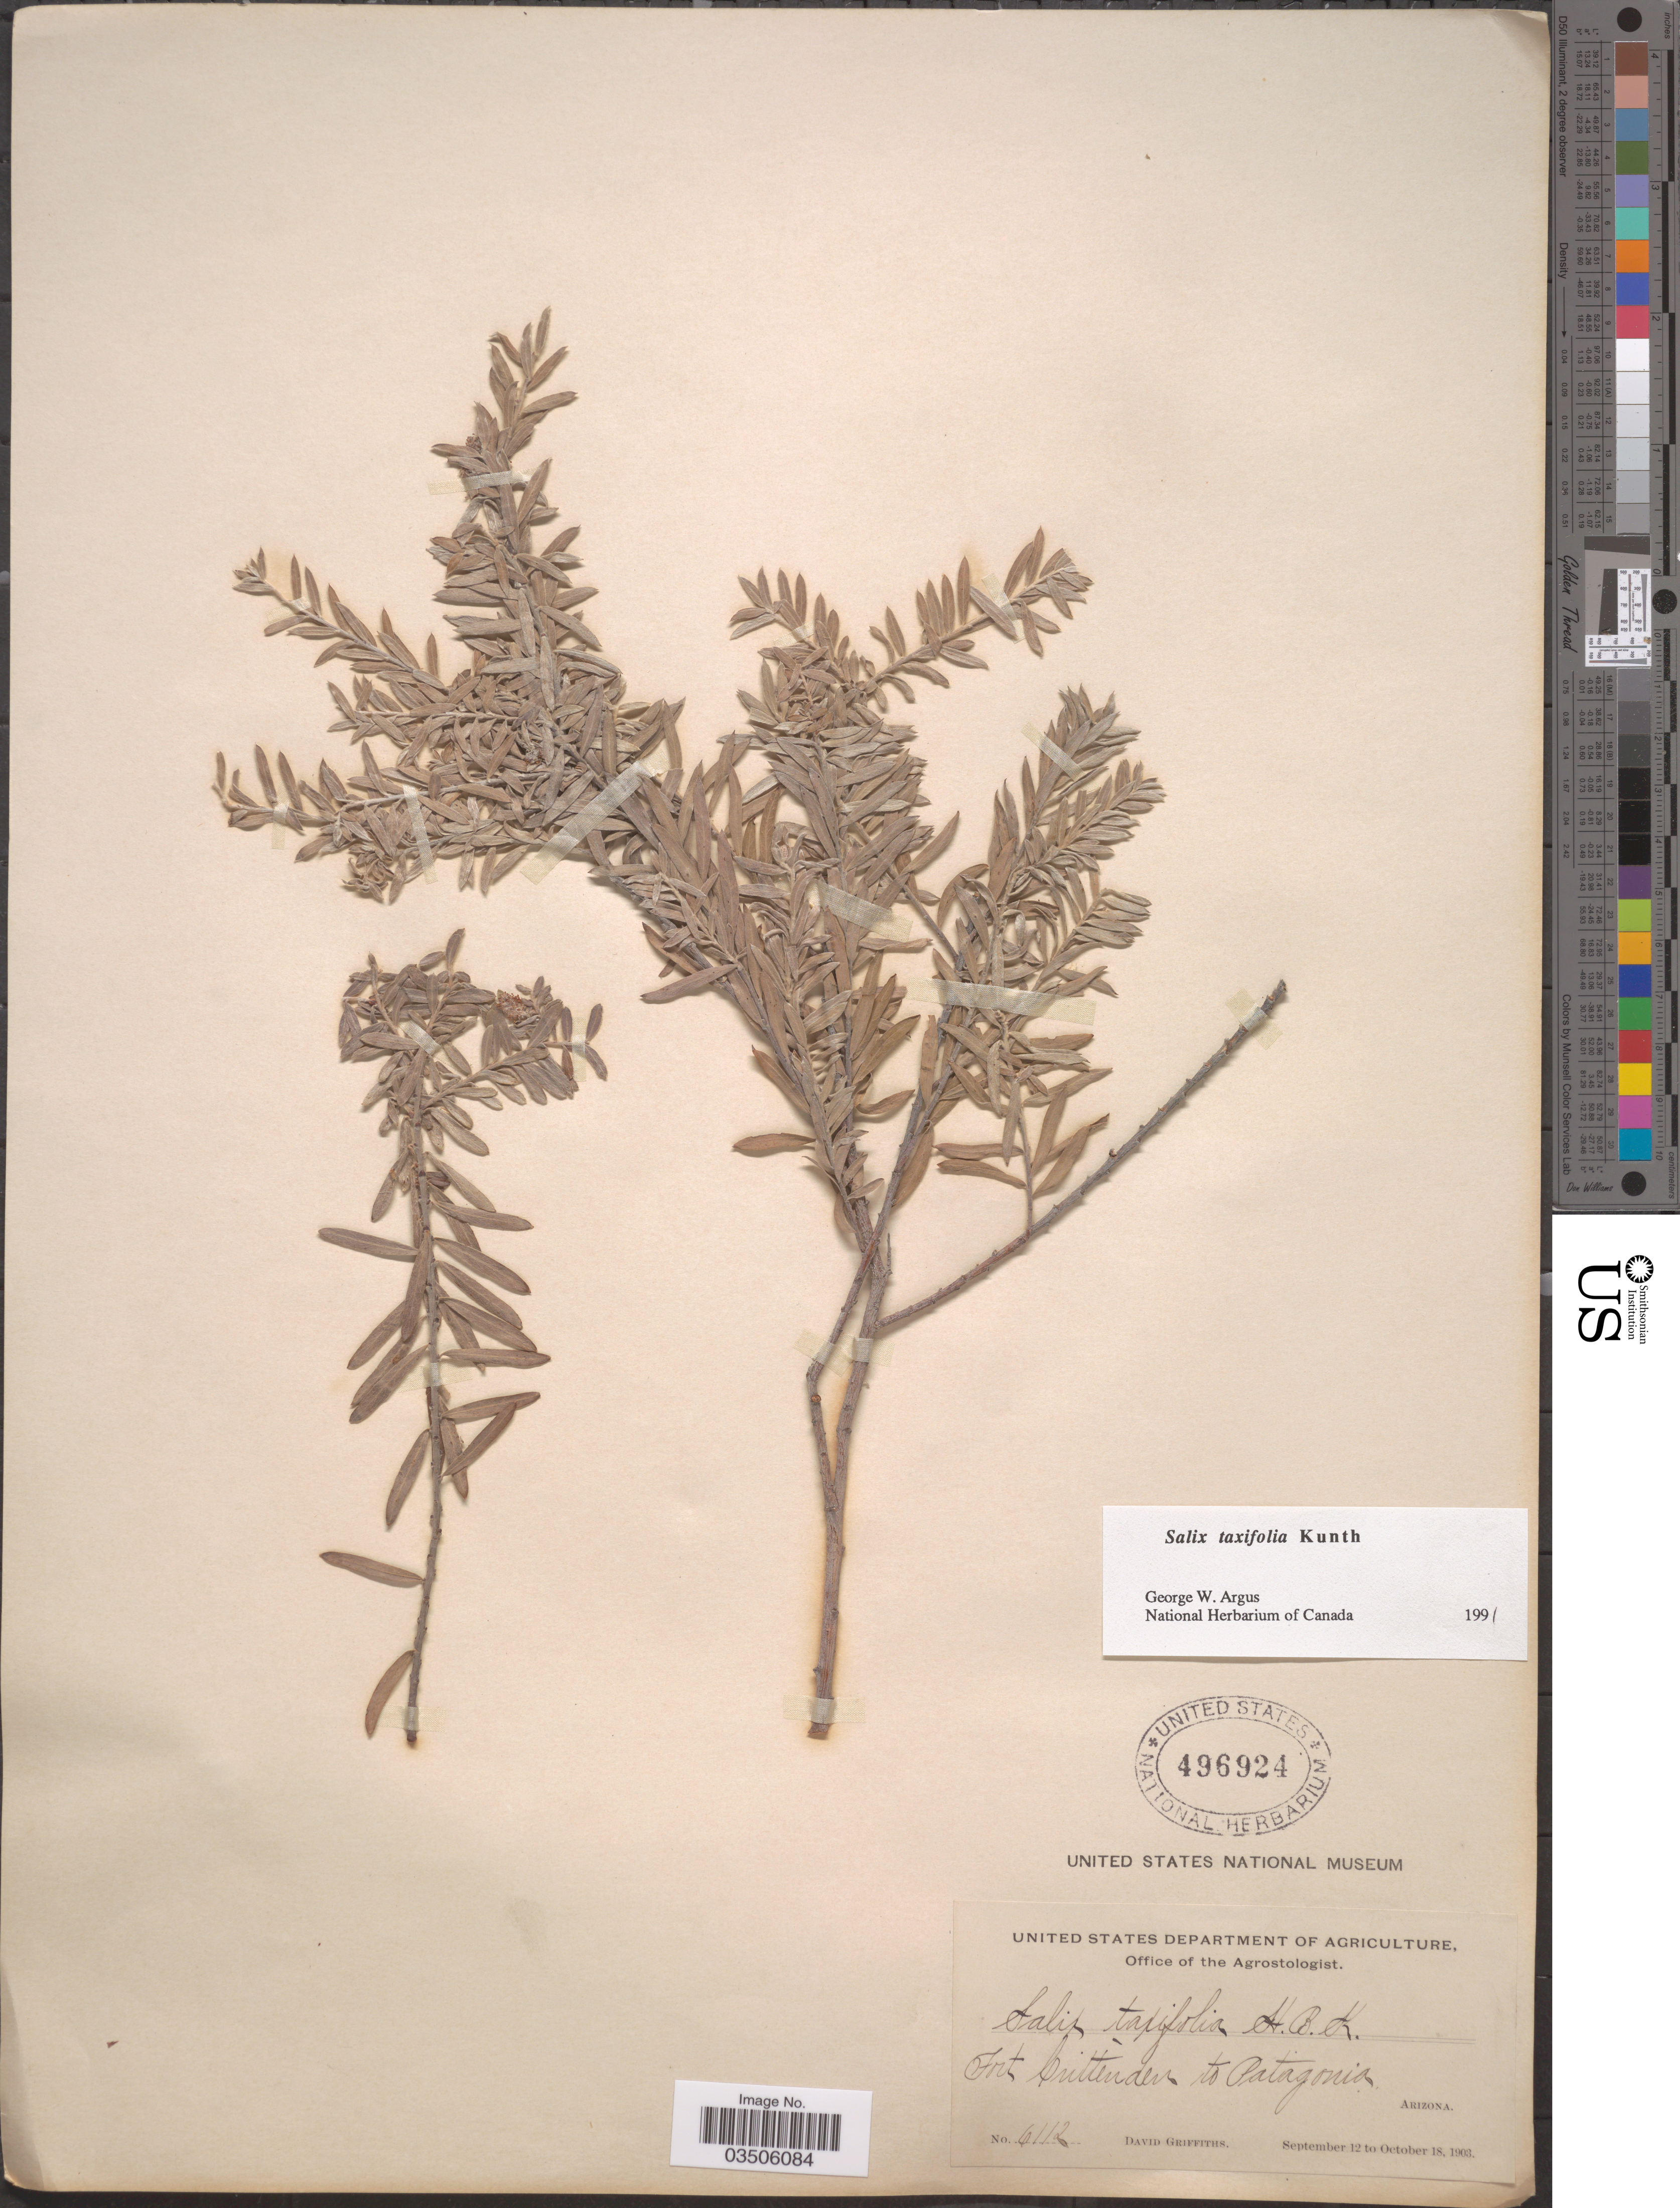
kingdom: Plantae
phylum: Tracheophyta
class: Magnoliopsida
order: Malpighiales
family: Salicaceae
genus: Salix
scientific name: Salix taxifolia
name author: Kunth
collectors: D. Griffiths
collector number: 6112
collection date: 1903-09-12/1903-10-18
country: United States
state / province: Arizona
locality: Fort Crittenden to Patagonia.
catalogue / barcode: US 496924